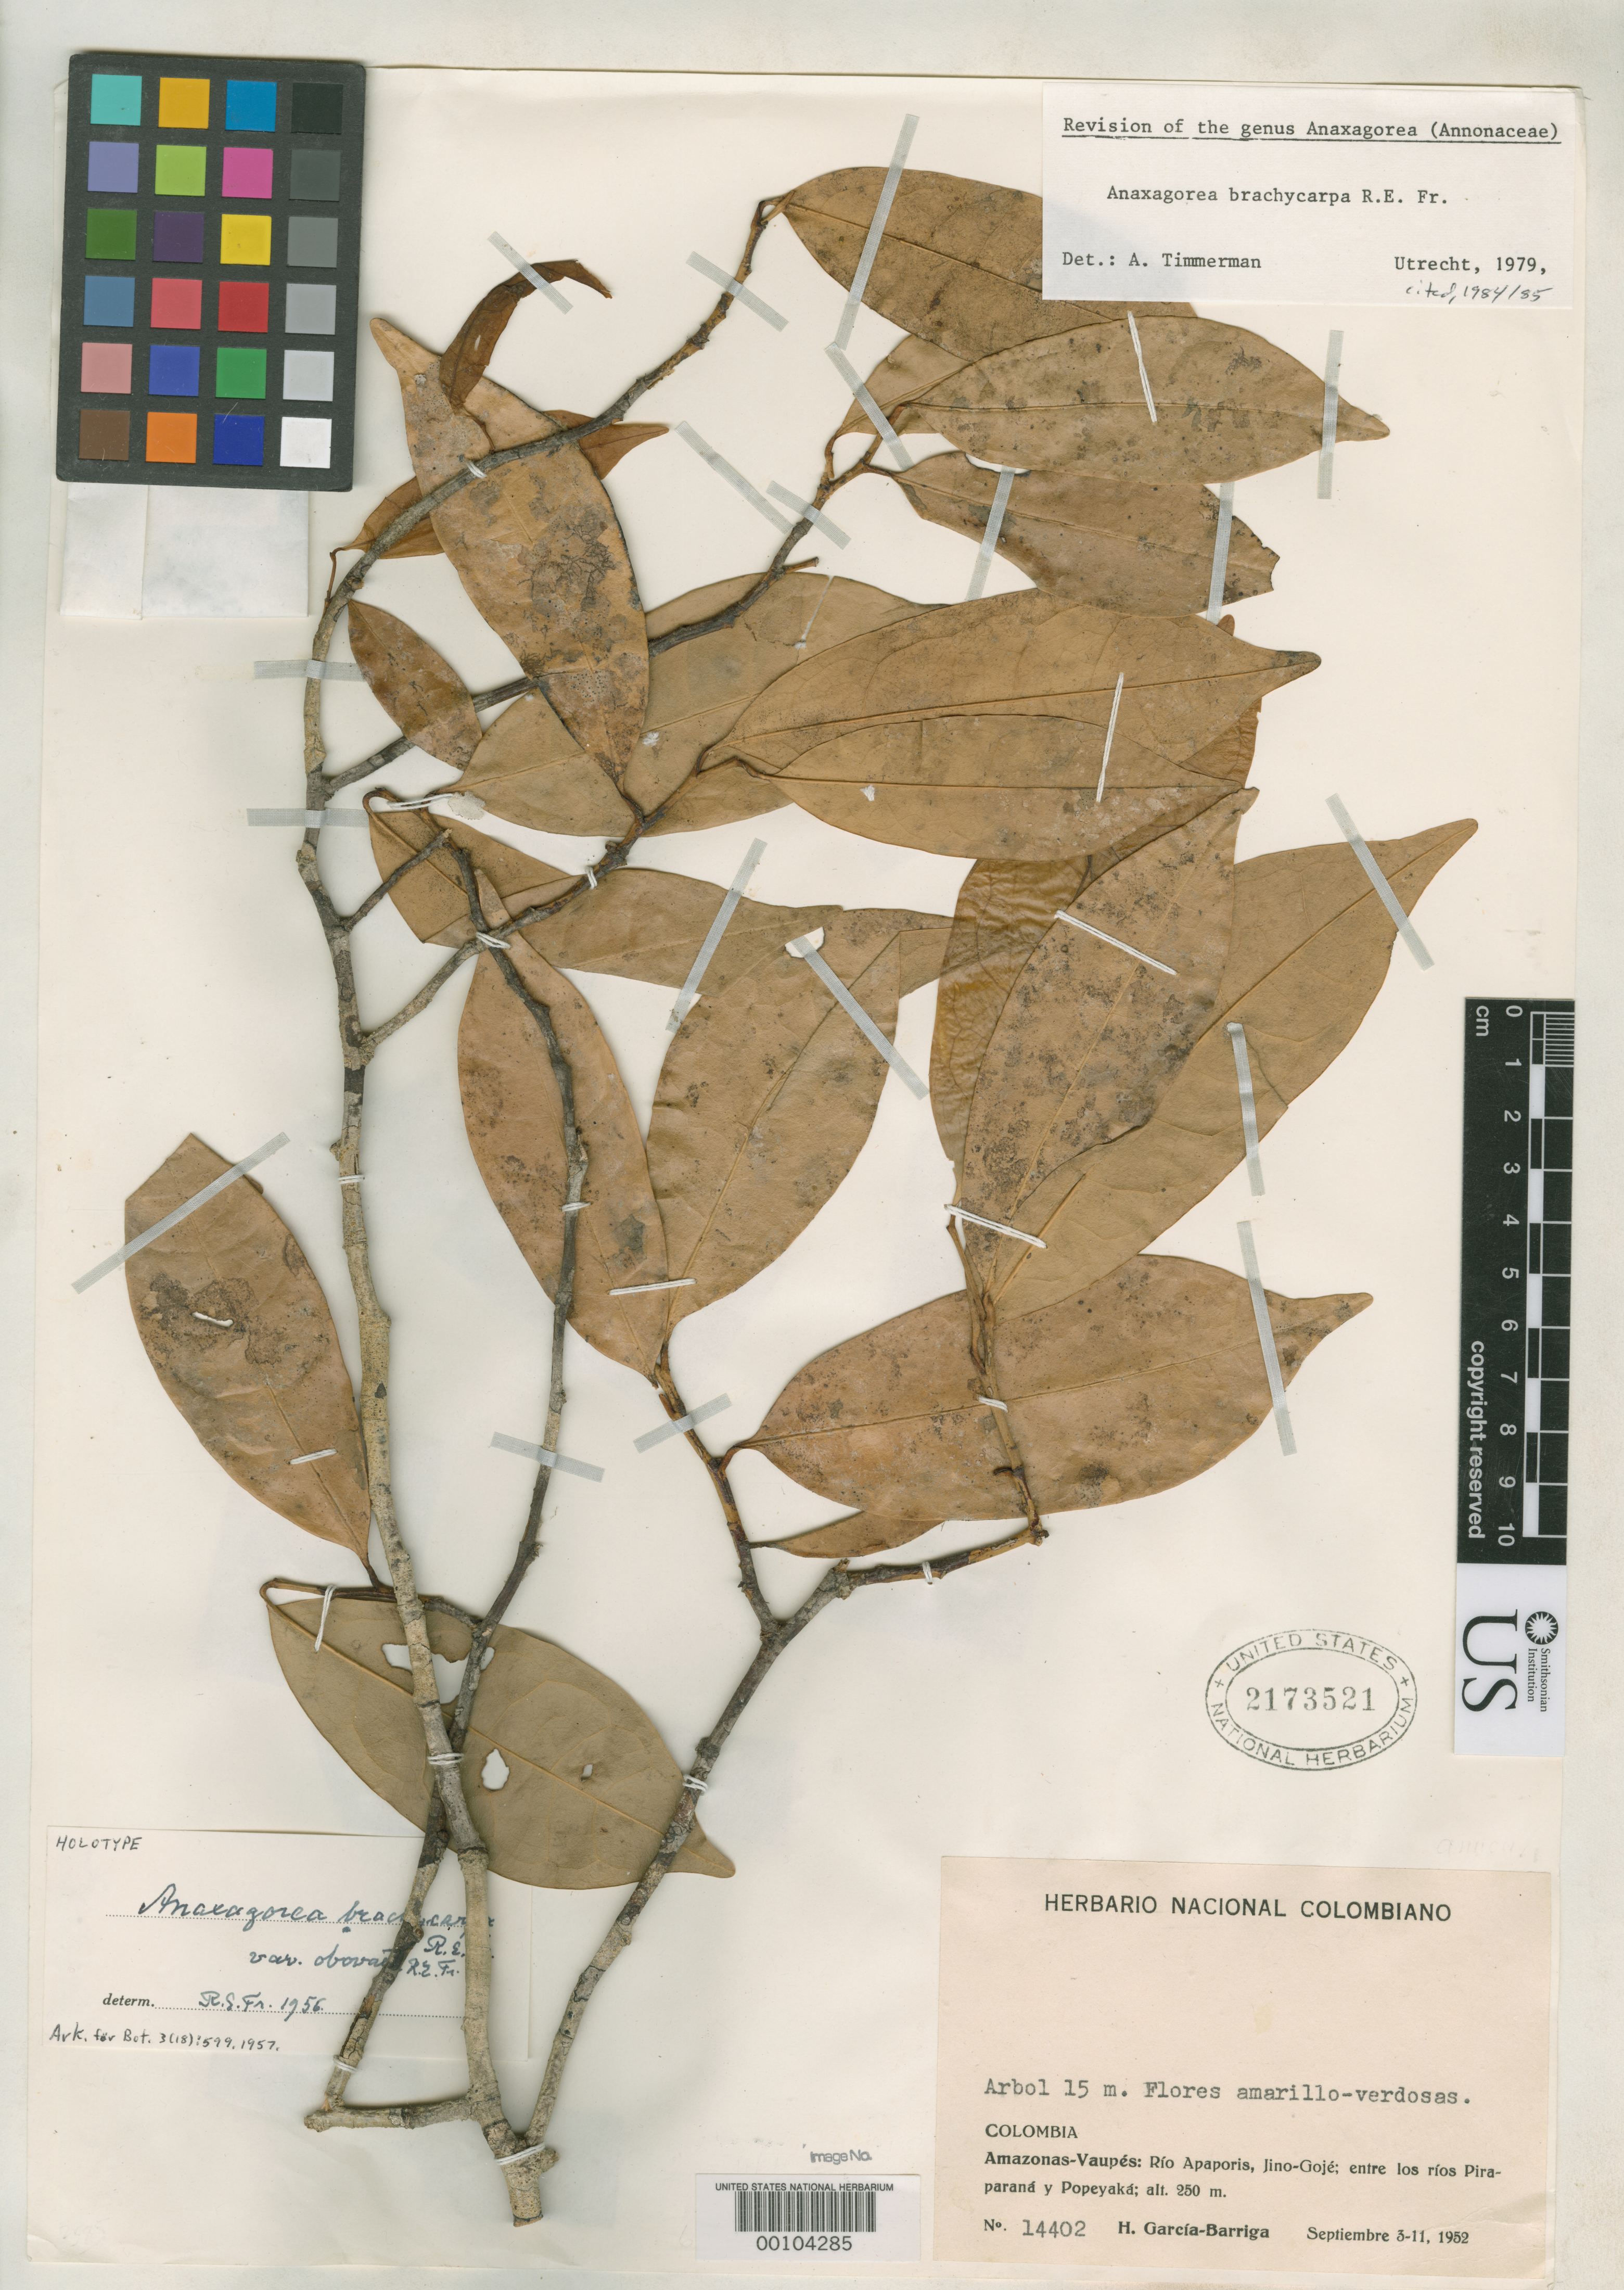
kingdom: Plantae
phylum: Tracheophyta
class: Magnoliopsida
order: Magnoliales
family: Annonaceae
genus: Anaxagorea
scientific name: Anaxagorea brachycarpa var. obovata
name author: R.E. Fr.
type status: Isotype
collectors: H. García Barriga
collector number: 14402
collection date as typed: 03 Sep 1952 to 11 Sep 1952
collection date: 1952-09-03/1952-09-11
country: Colombia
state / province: Amazônas / Vaupés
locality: Rio Apaporis.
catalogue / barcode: US 2173521